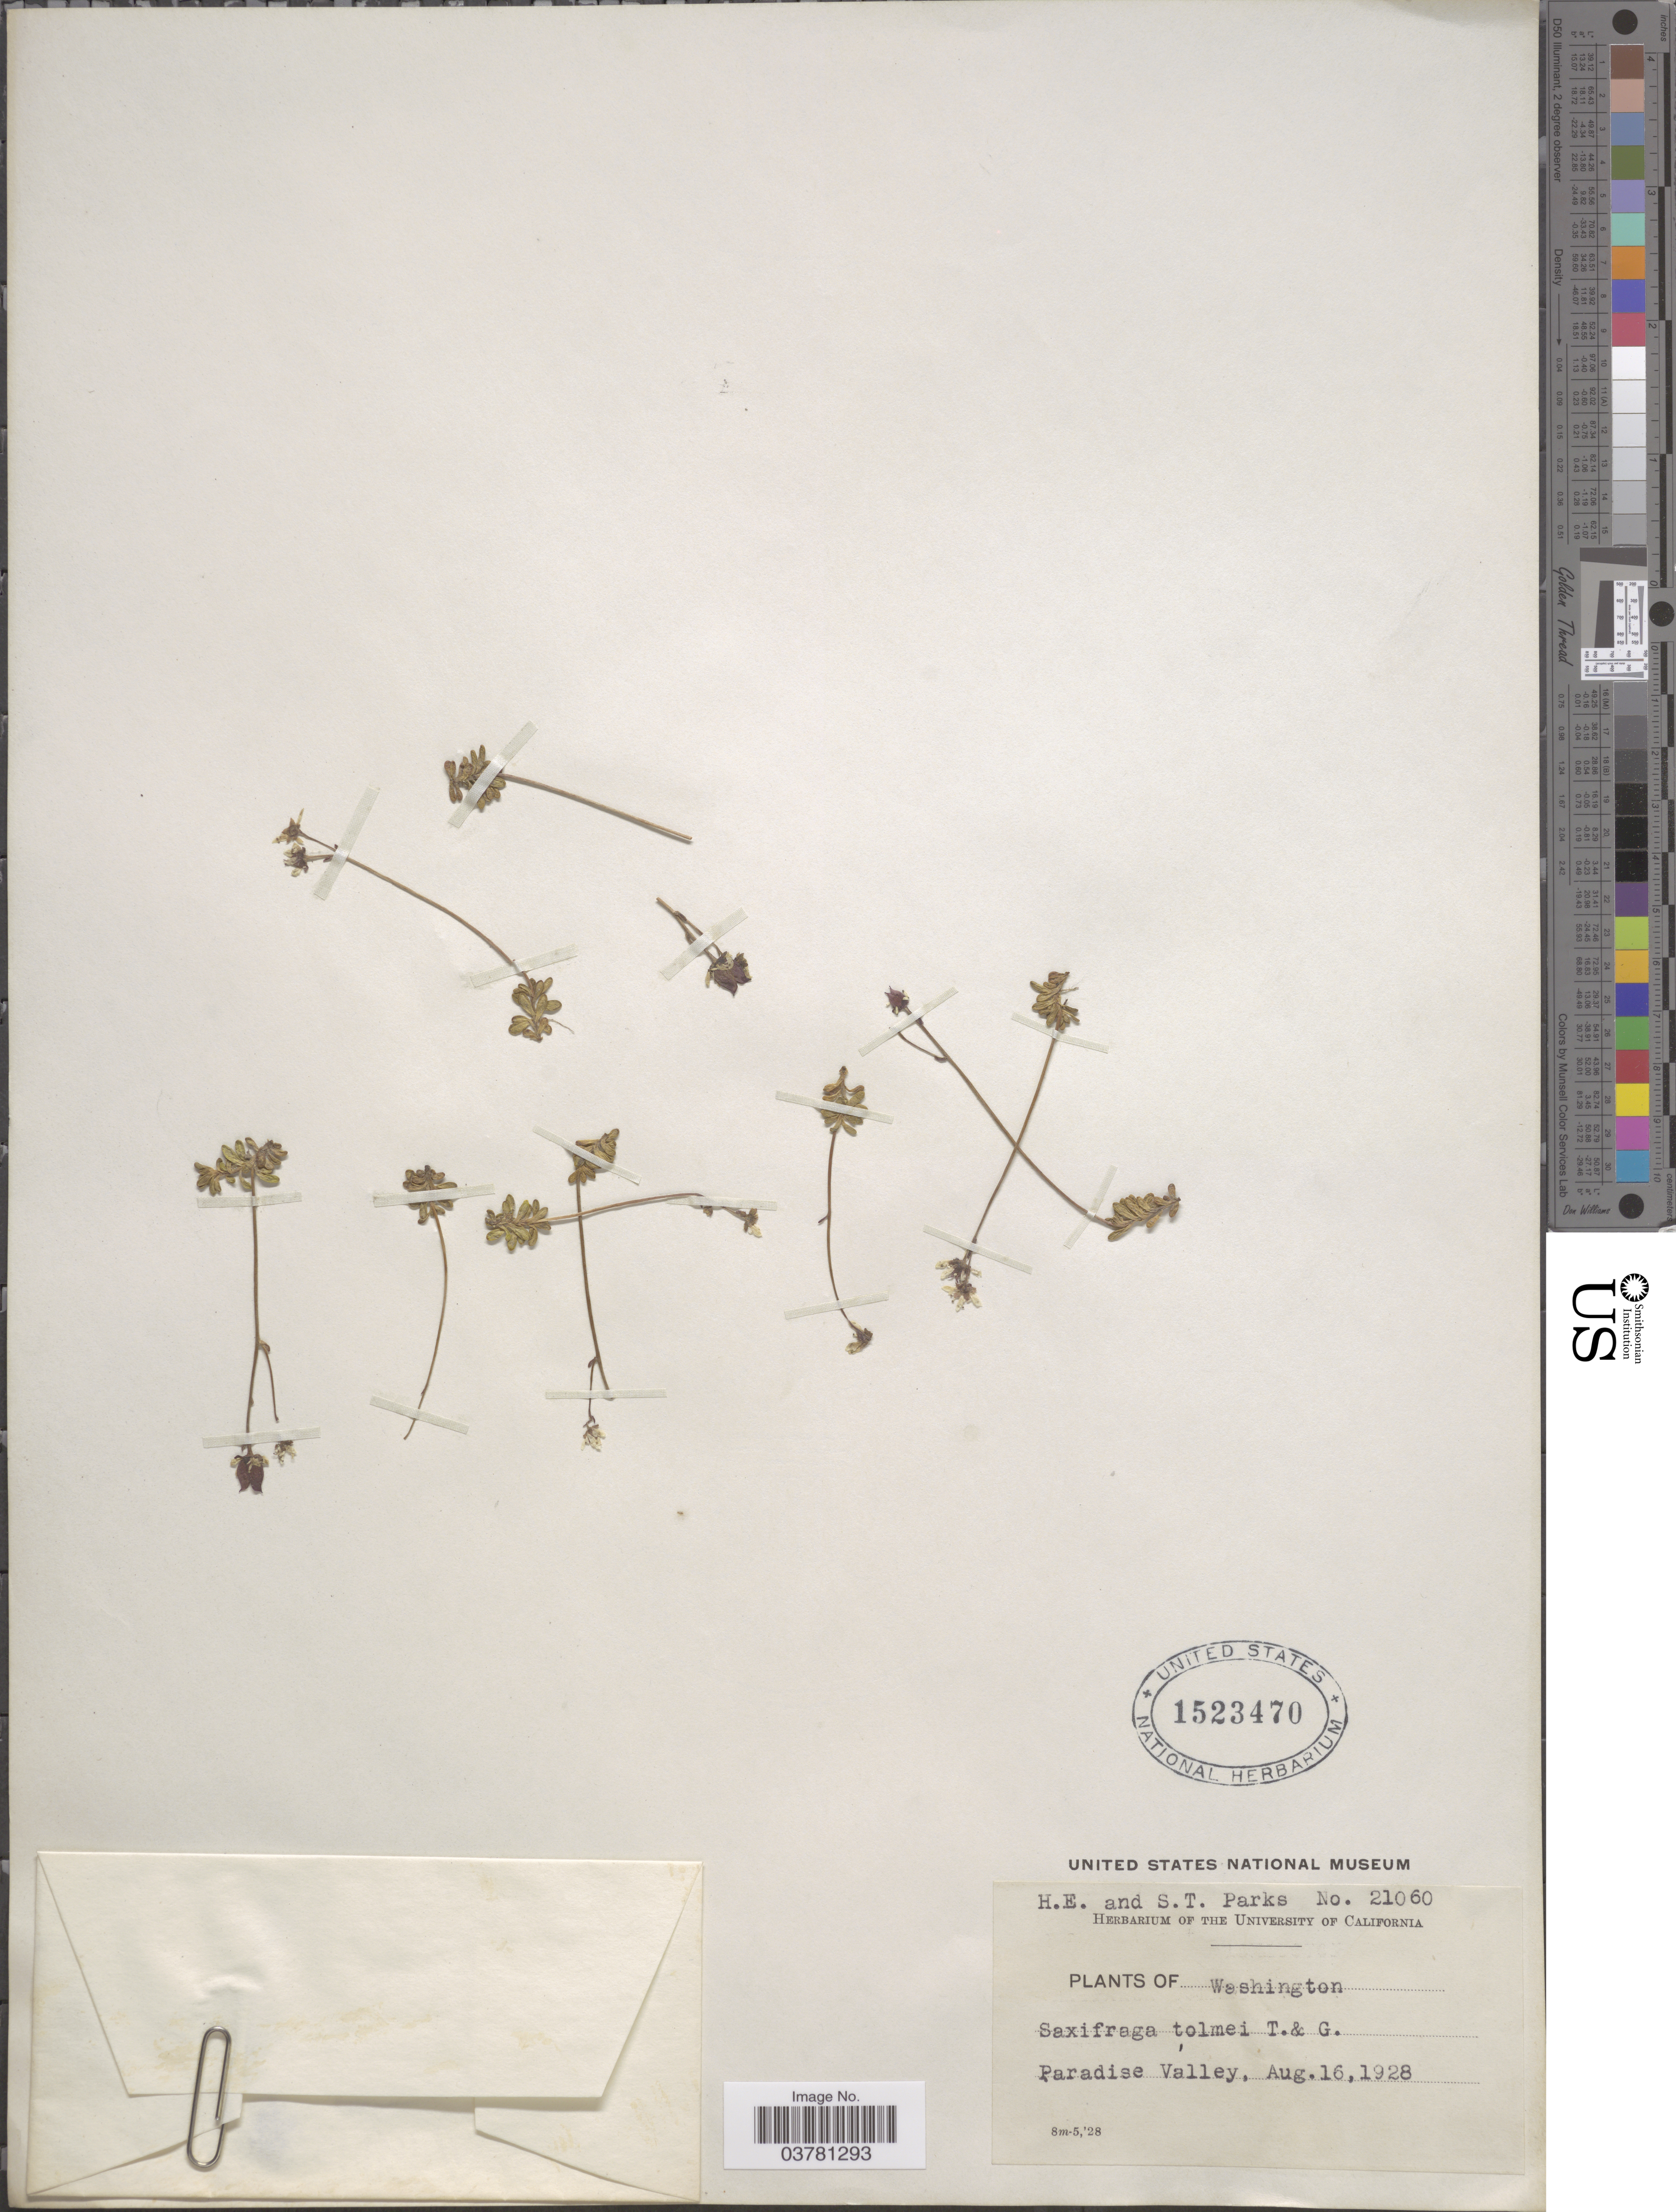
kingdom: Plantae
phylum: Tracheophyta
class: Magnoliopsida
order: Saxifragales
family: Saxifragaceae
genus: Micranthes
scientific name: Micranthes tolmiei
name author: (Torr. & A. Gray) Brouillet & Gornall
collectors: H. E. Parks & S. Parks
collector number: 21060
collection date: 1928-08-16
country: United States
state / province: Washington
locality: Paradise Valley.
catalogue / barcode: US 1523470